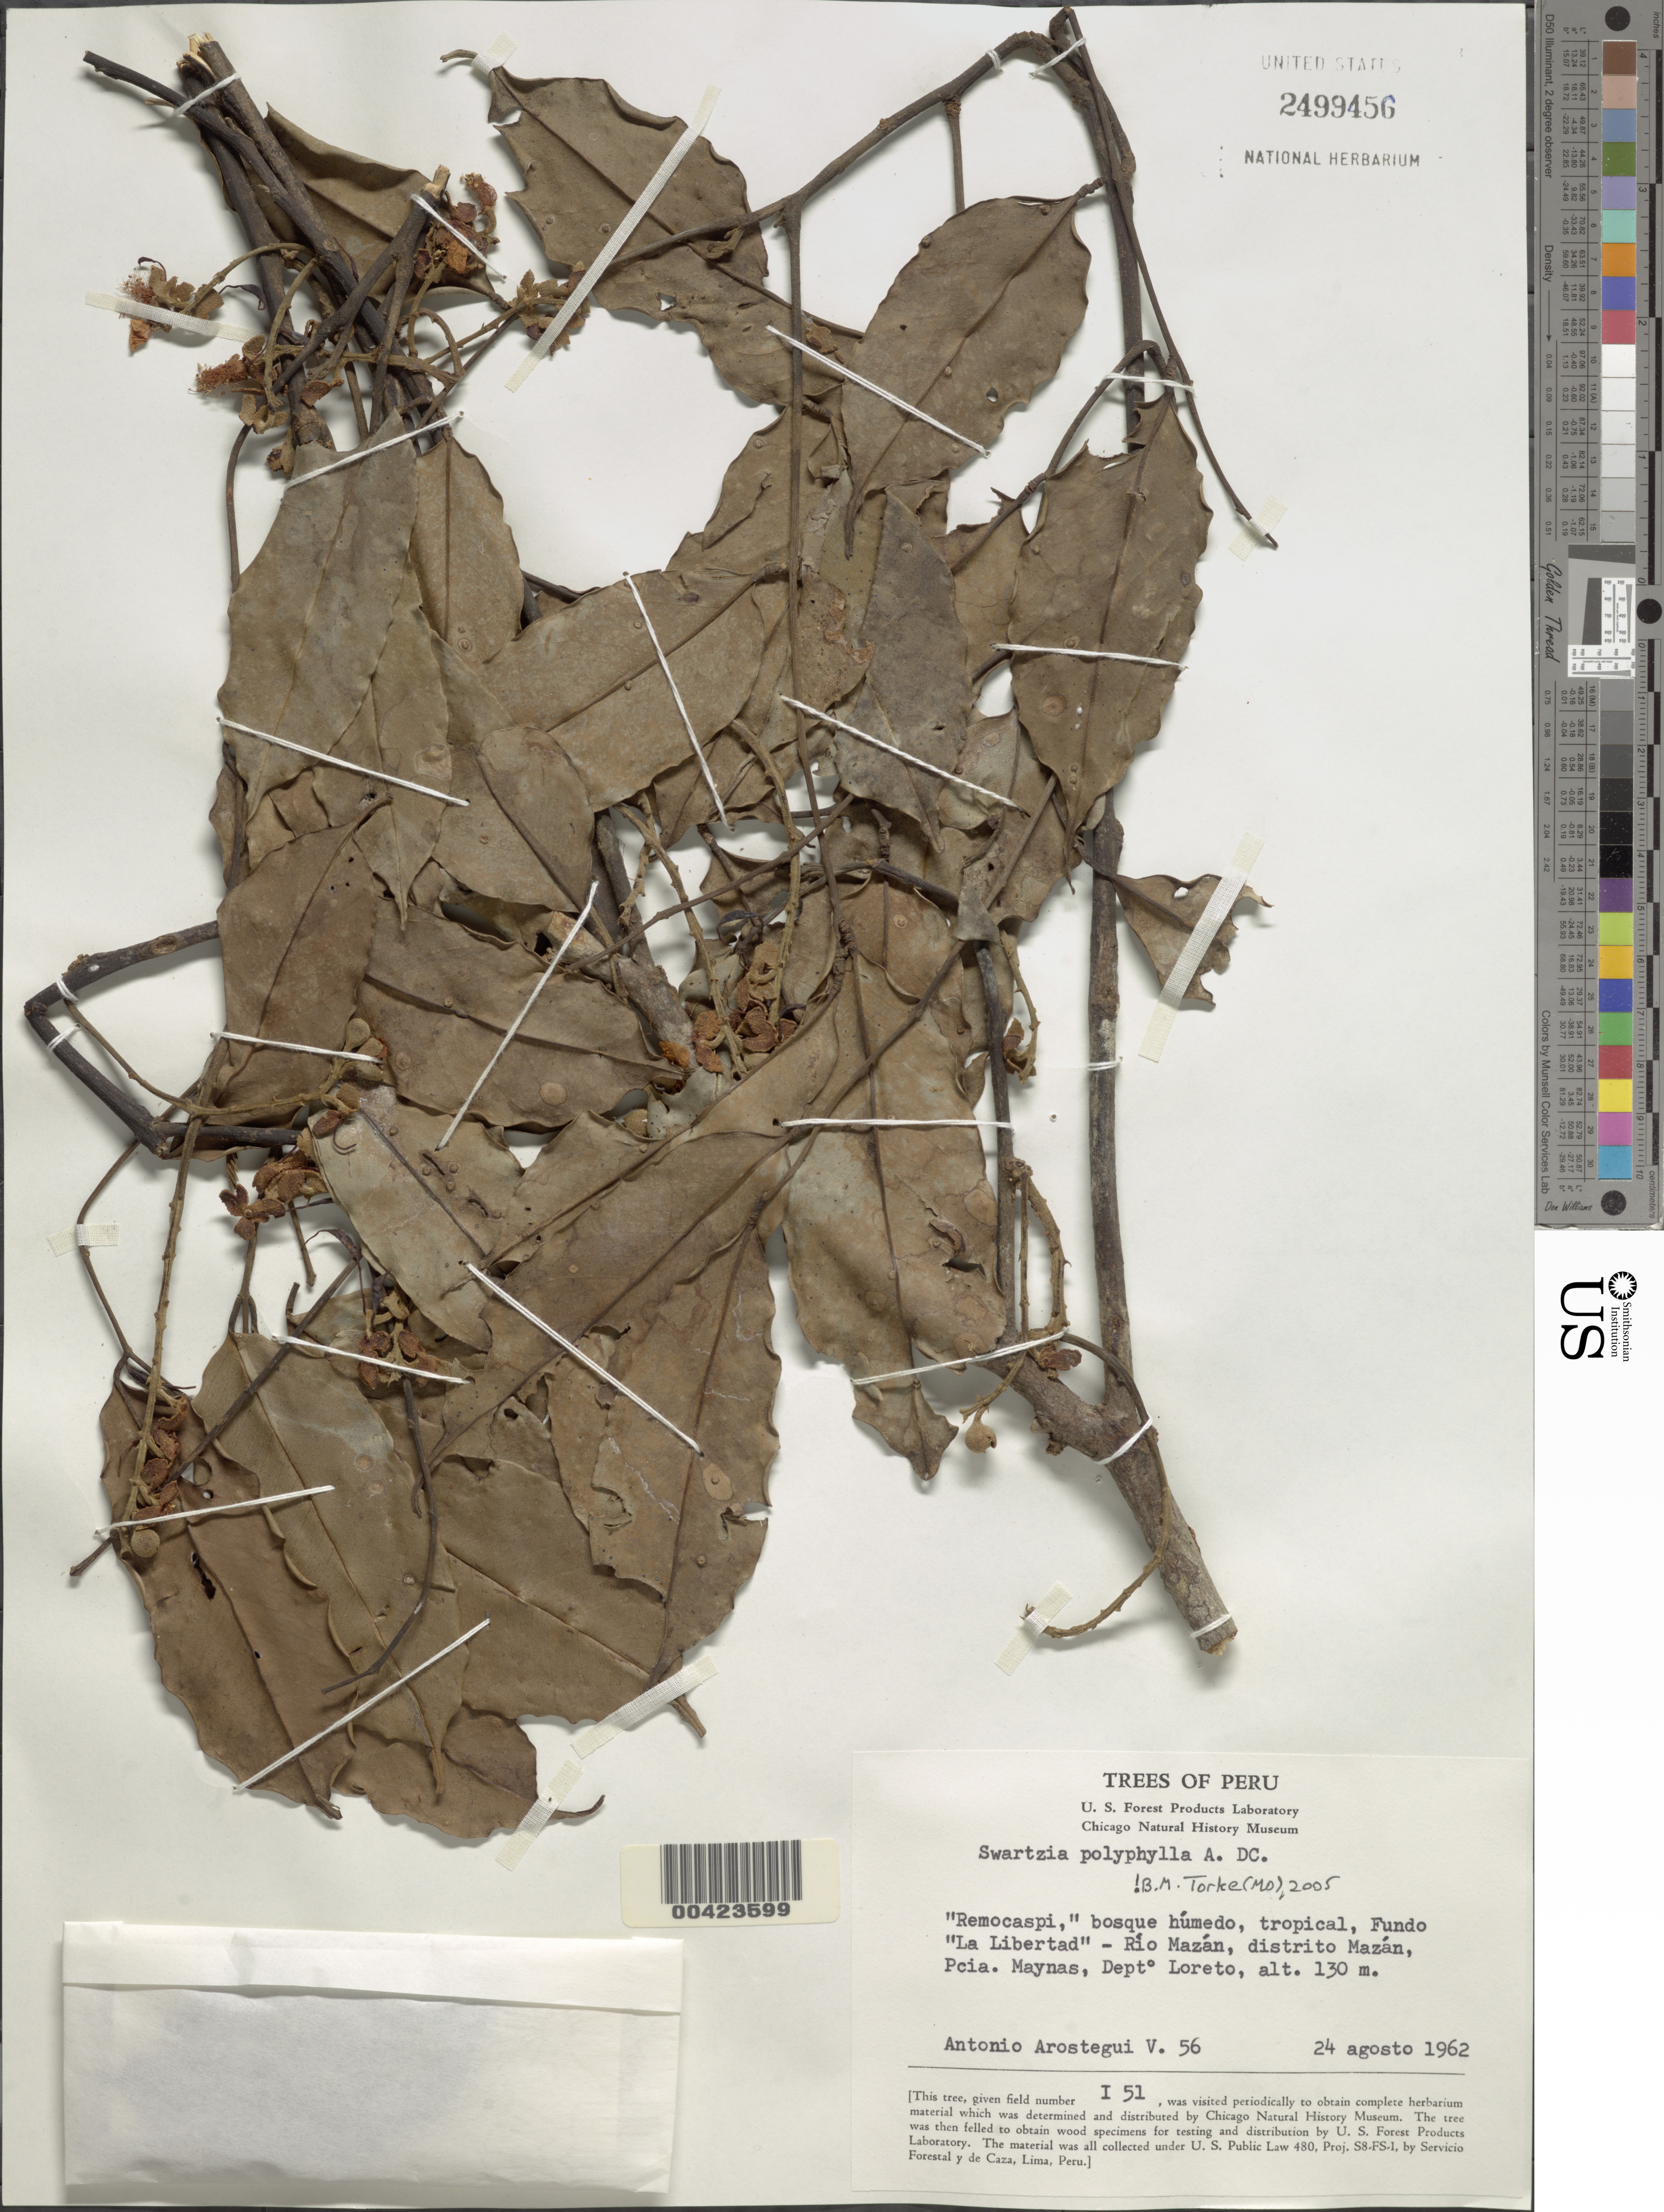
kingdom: Plantae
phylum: Tracheophyta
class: Magnoliopsida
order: Fabales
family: Fabaceae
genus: Swartzia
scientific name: Swartzia polyphylla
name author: DC.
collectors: A. Arostegui V.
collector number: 56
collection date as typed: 24 Aug 1962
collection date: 1962-08-24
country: Peru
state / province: Loreto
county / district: Maynas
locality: Fundo "la libertad"; rio mazan; mazan dtto.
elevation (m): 130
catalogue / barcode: US 2499456